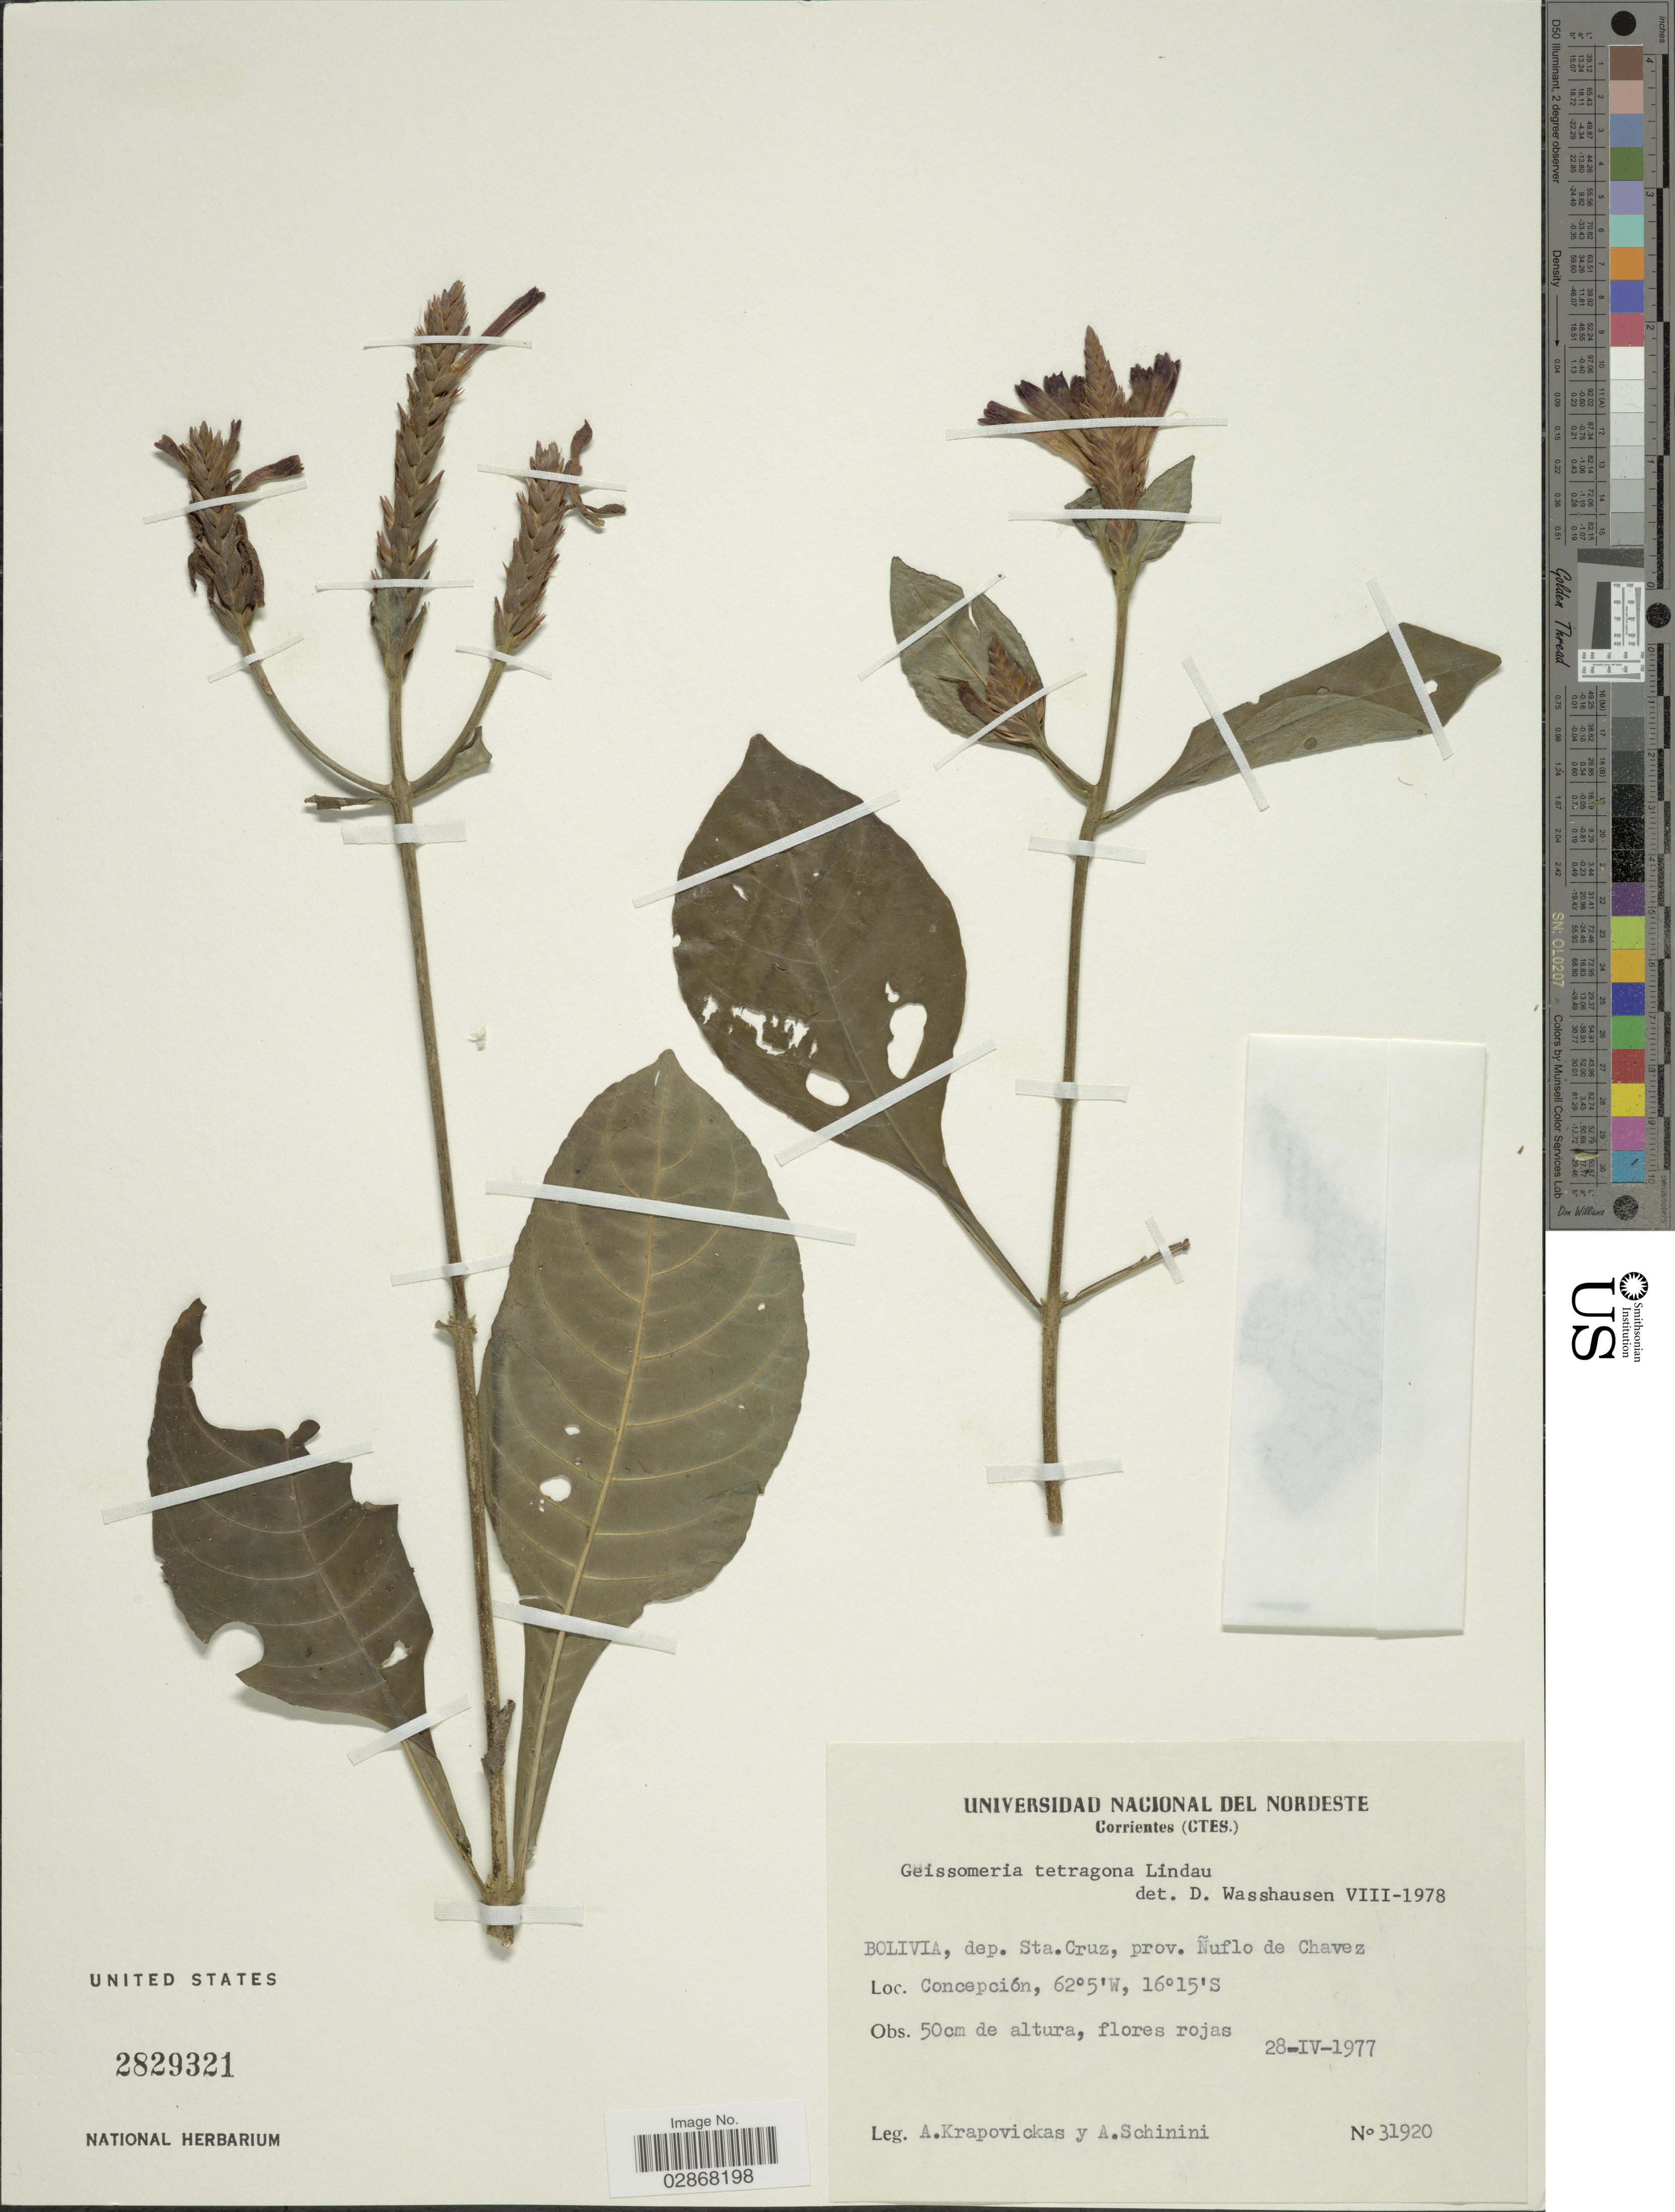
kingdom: Plantae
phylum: Tracheophyta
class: Magnoliopsida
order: Lamiales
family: Acanthaceae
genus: Geissomeria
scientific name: Geissomeria longiflora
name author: Lindl.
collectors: A. Krapovickas & A. Schinini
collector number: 31920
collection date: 1977-04-28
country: Bolivia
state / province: Santa Cruz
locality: Dep. Sta. Cruz, prov. Nuflo de Chavez, Concepción.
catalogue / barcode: US 2829321